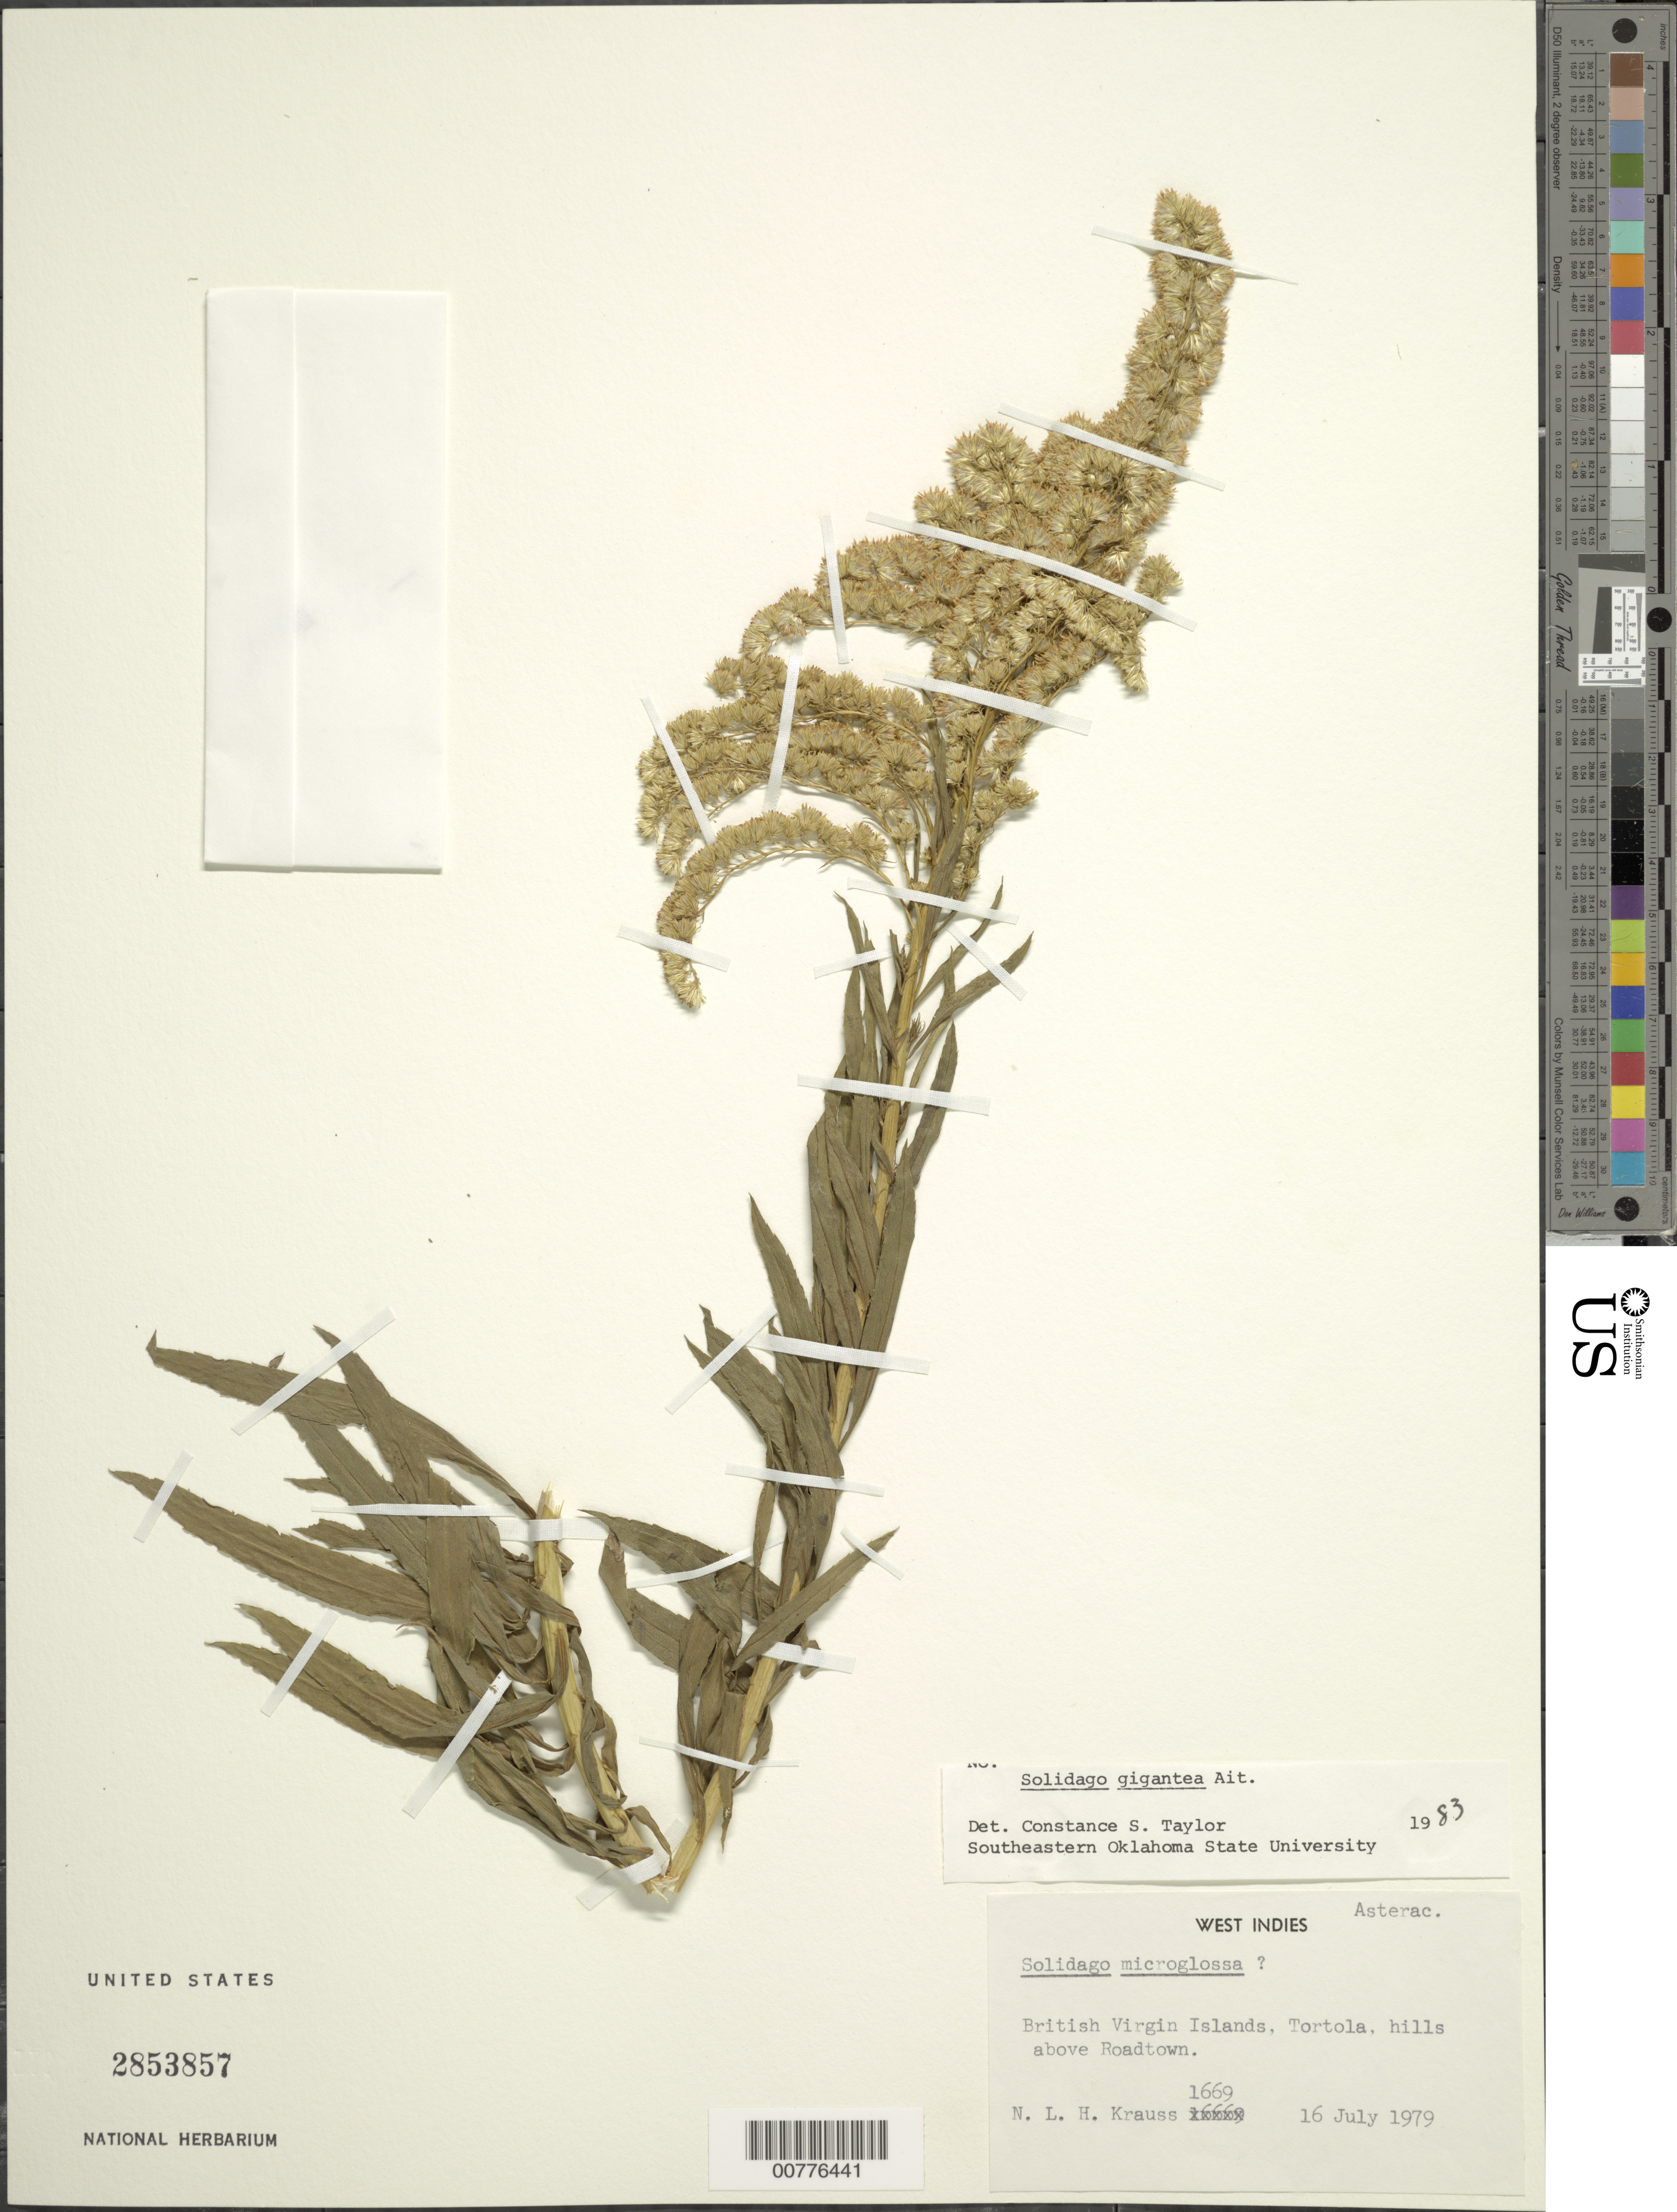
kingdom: Plantae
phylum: Tracheophyta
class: Magnoliopsida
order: Asterales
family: Asteraceae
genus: Solidago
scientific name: Solidago gigantea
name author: Aiton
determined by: Taylor, C. S.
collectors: N. Krauss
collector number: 1669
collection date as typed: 16 Jul 1979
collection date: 1979-07-16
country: British Virgin Islands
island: Tortola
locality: Hills above Roadtown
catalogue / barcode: US 2853857